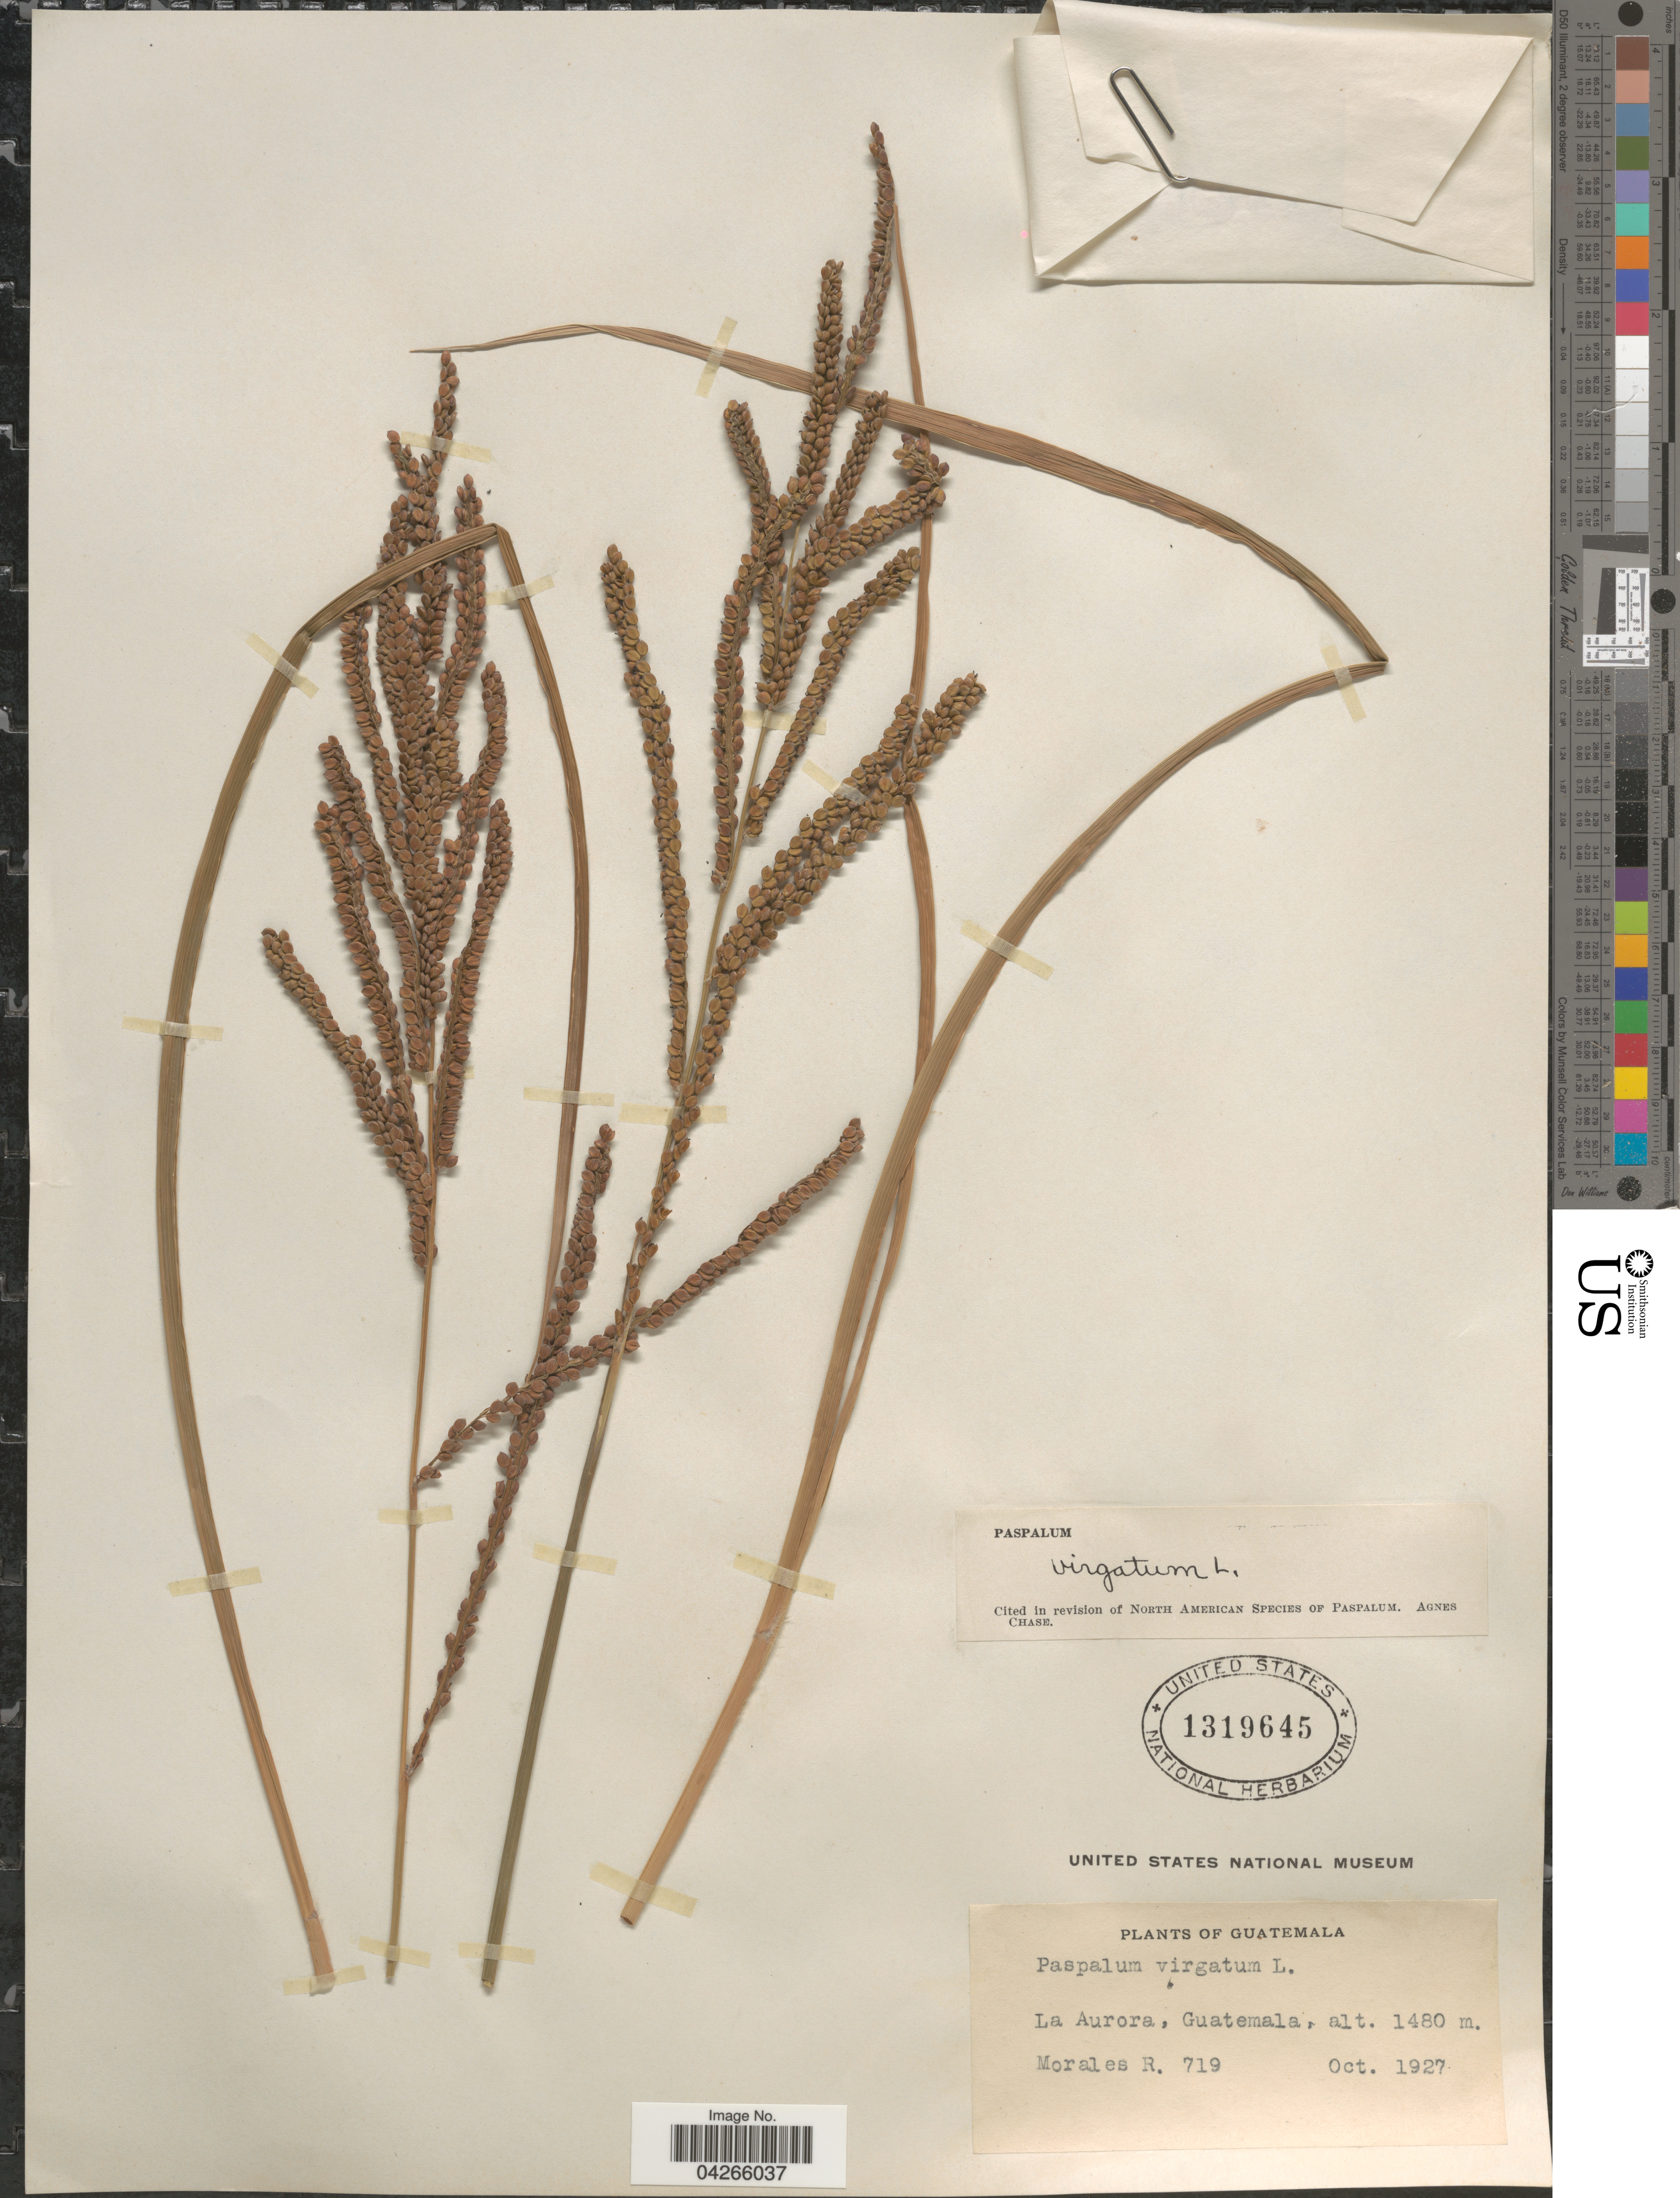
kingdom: Plantae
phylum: Tracheophyta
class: Liliopsida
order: Poales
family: Poaceae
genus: Paspalum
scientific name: Paspalum virgatum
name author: L.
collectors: R. Morales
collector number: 719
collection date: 1927-10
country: Guatemala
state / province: Guatemala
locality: La Aurora.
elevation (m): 1480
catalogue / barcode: US 1319645